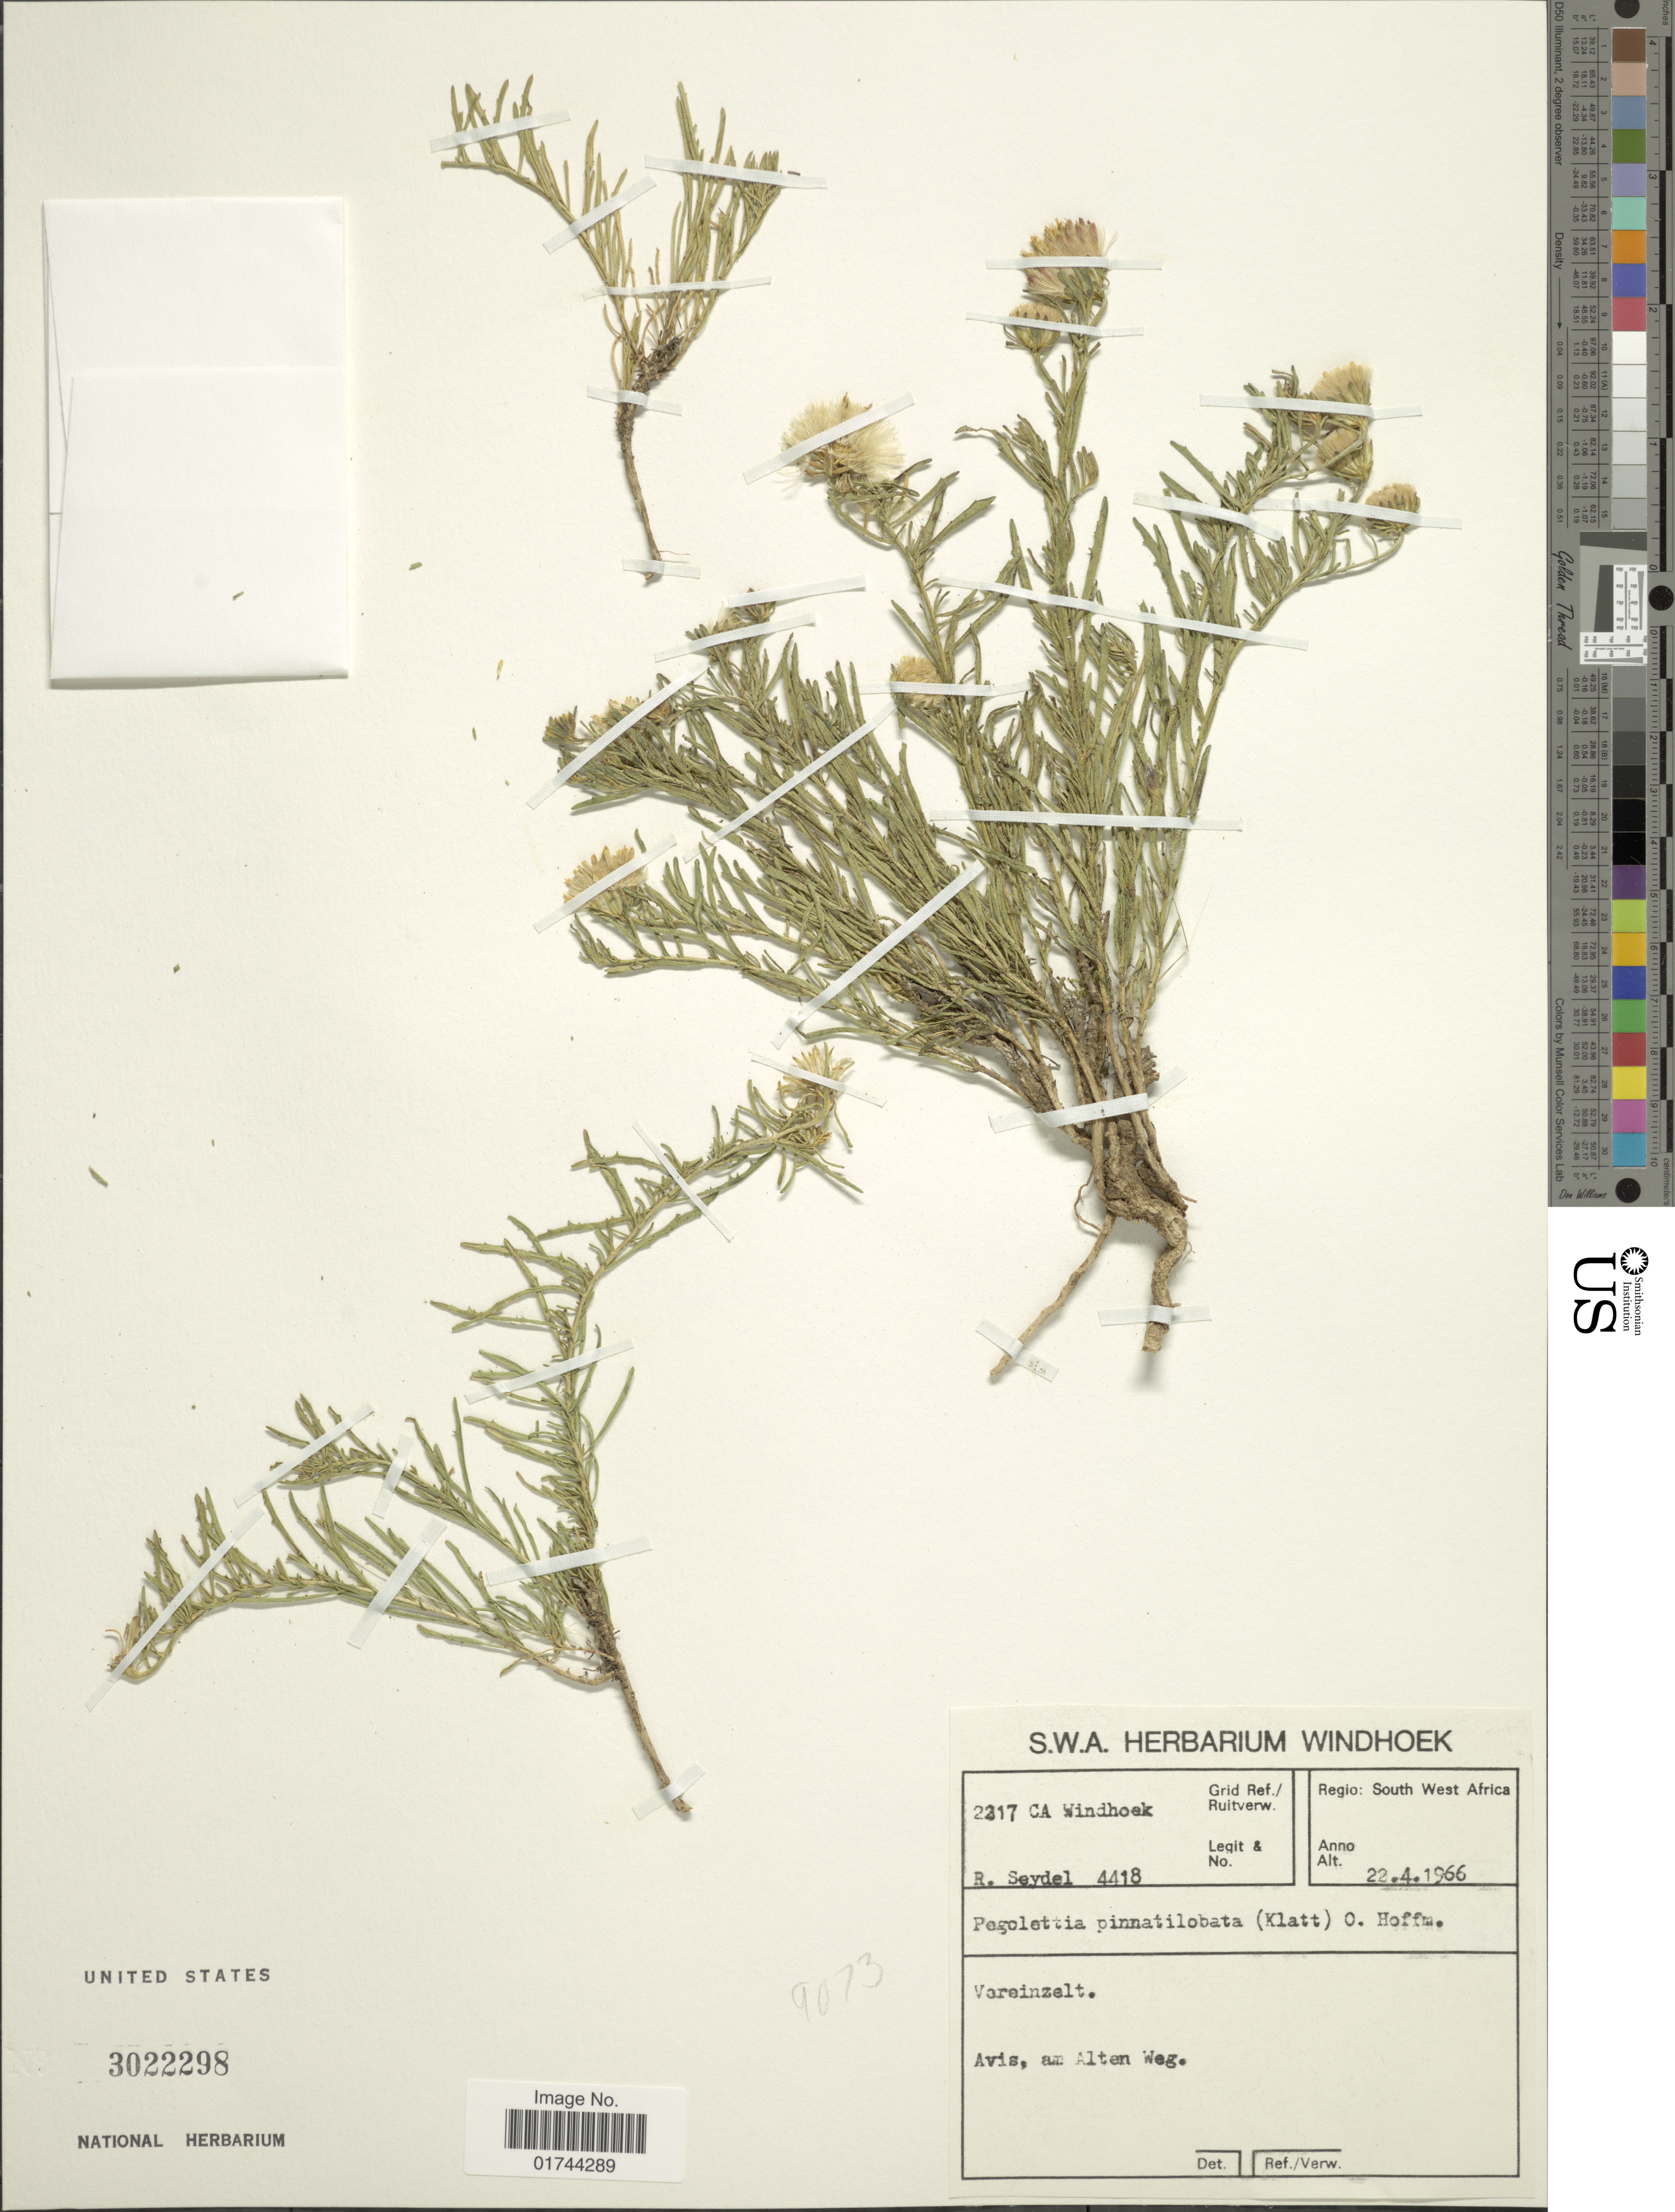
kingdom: Plantae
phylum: Tracheophyta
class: Magnoliopsida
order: Asterales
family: Asteraceae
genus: Pegolettia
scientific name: Pegolettia pinnatilobata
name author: (Klatt) O. Hoffm. ex Dinter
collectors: R. Seydel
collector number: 4418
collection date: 1966-04-22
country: Namibia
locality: South West Africa, Vareinzelt, Avis, am Alten Weg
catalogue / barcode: US 3022298